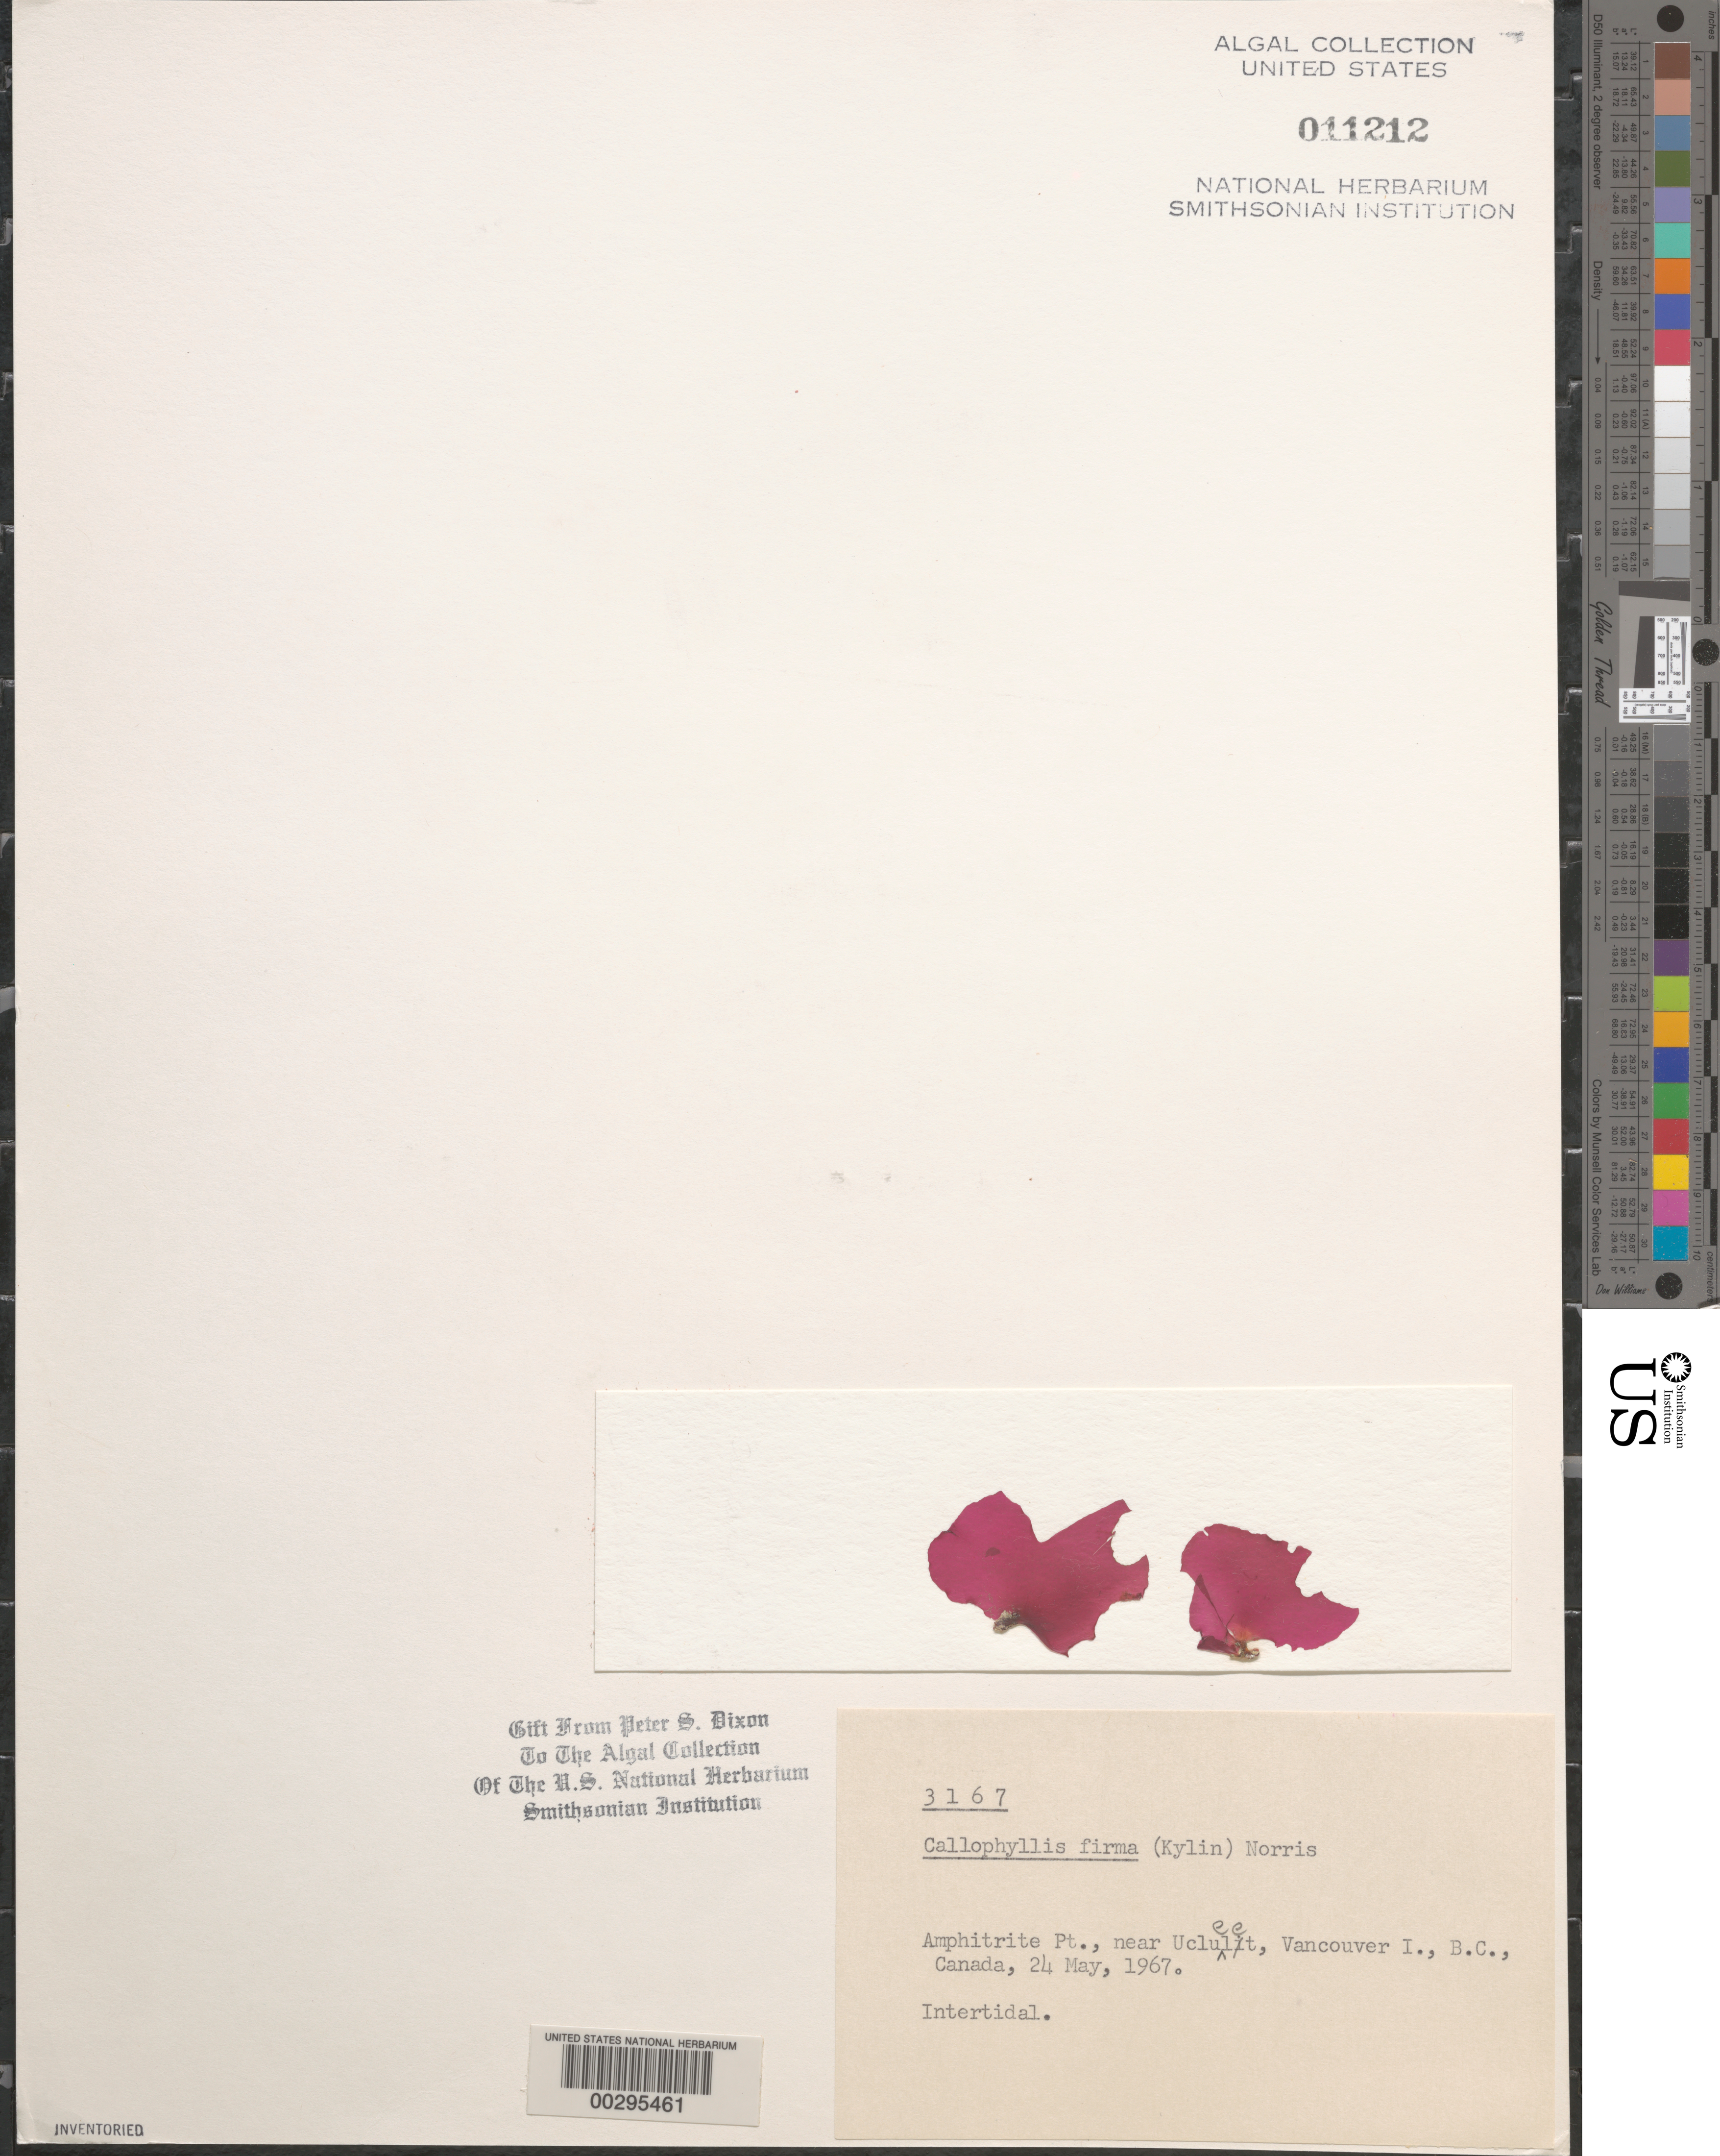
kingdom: Plantae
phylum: Rhodophyta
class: Florideophyceae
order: Gigartinales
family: Kallymeniaceae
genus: Salishia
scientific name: Salishia firma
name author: (Kylin) Clarkston & G.W. Saunders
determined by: Algae name updating Project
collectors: P. S. Dixon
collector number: PSD 3167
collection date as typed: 24 May 1967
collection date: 1967-05-24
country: Canada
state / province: British Columbia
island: Vancouver Island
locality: Amphitrite Point, near Ucluelet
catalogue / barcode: US 11212